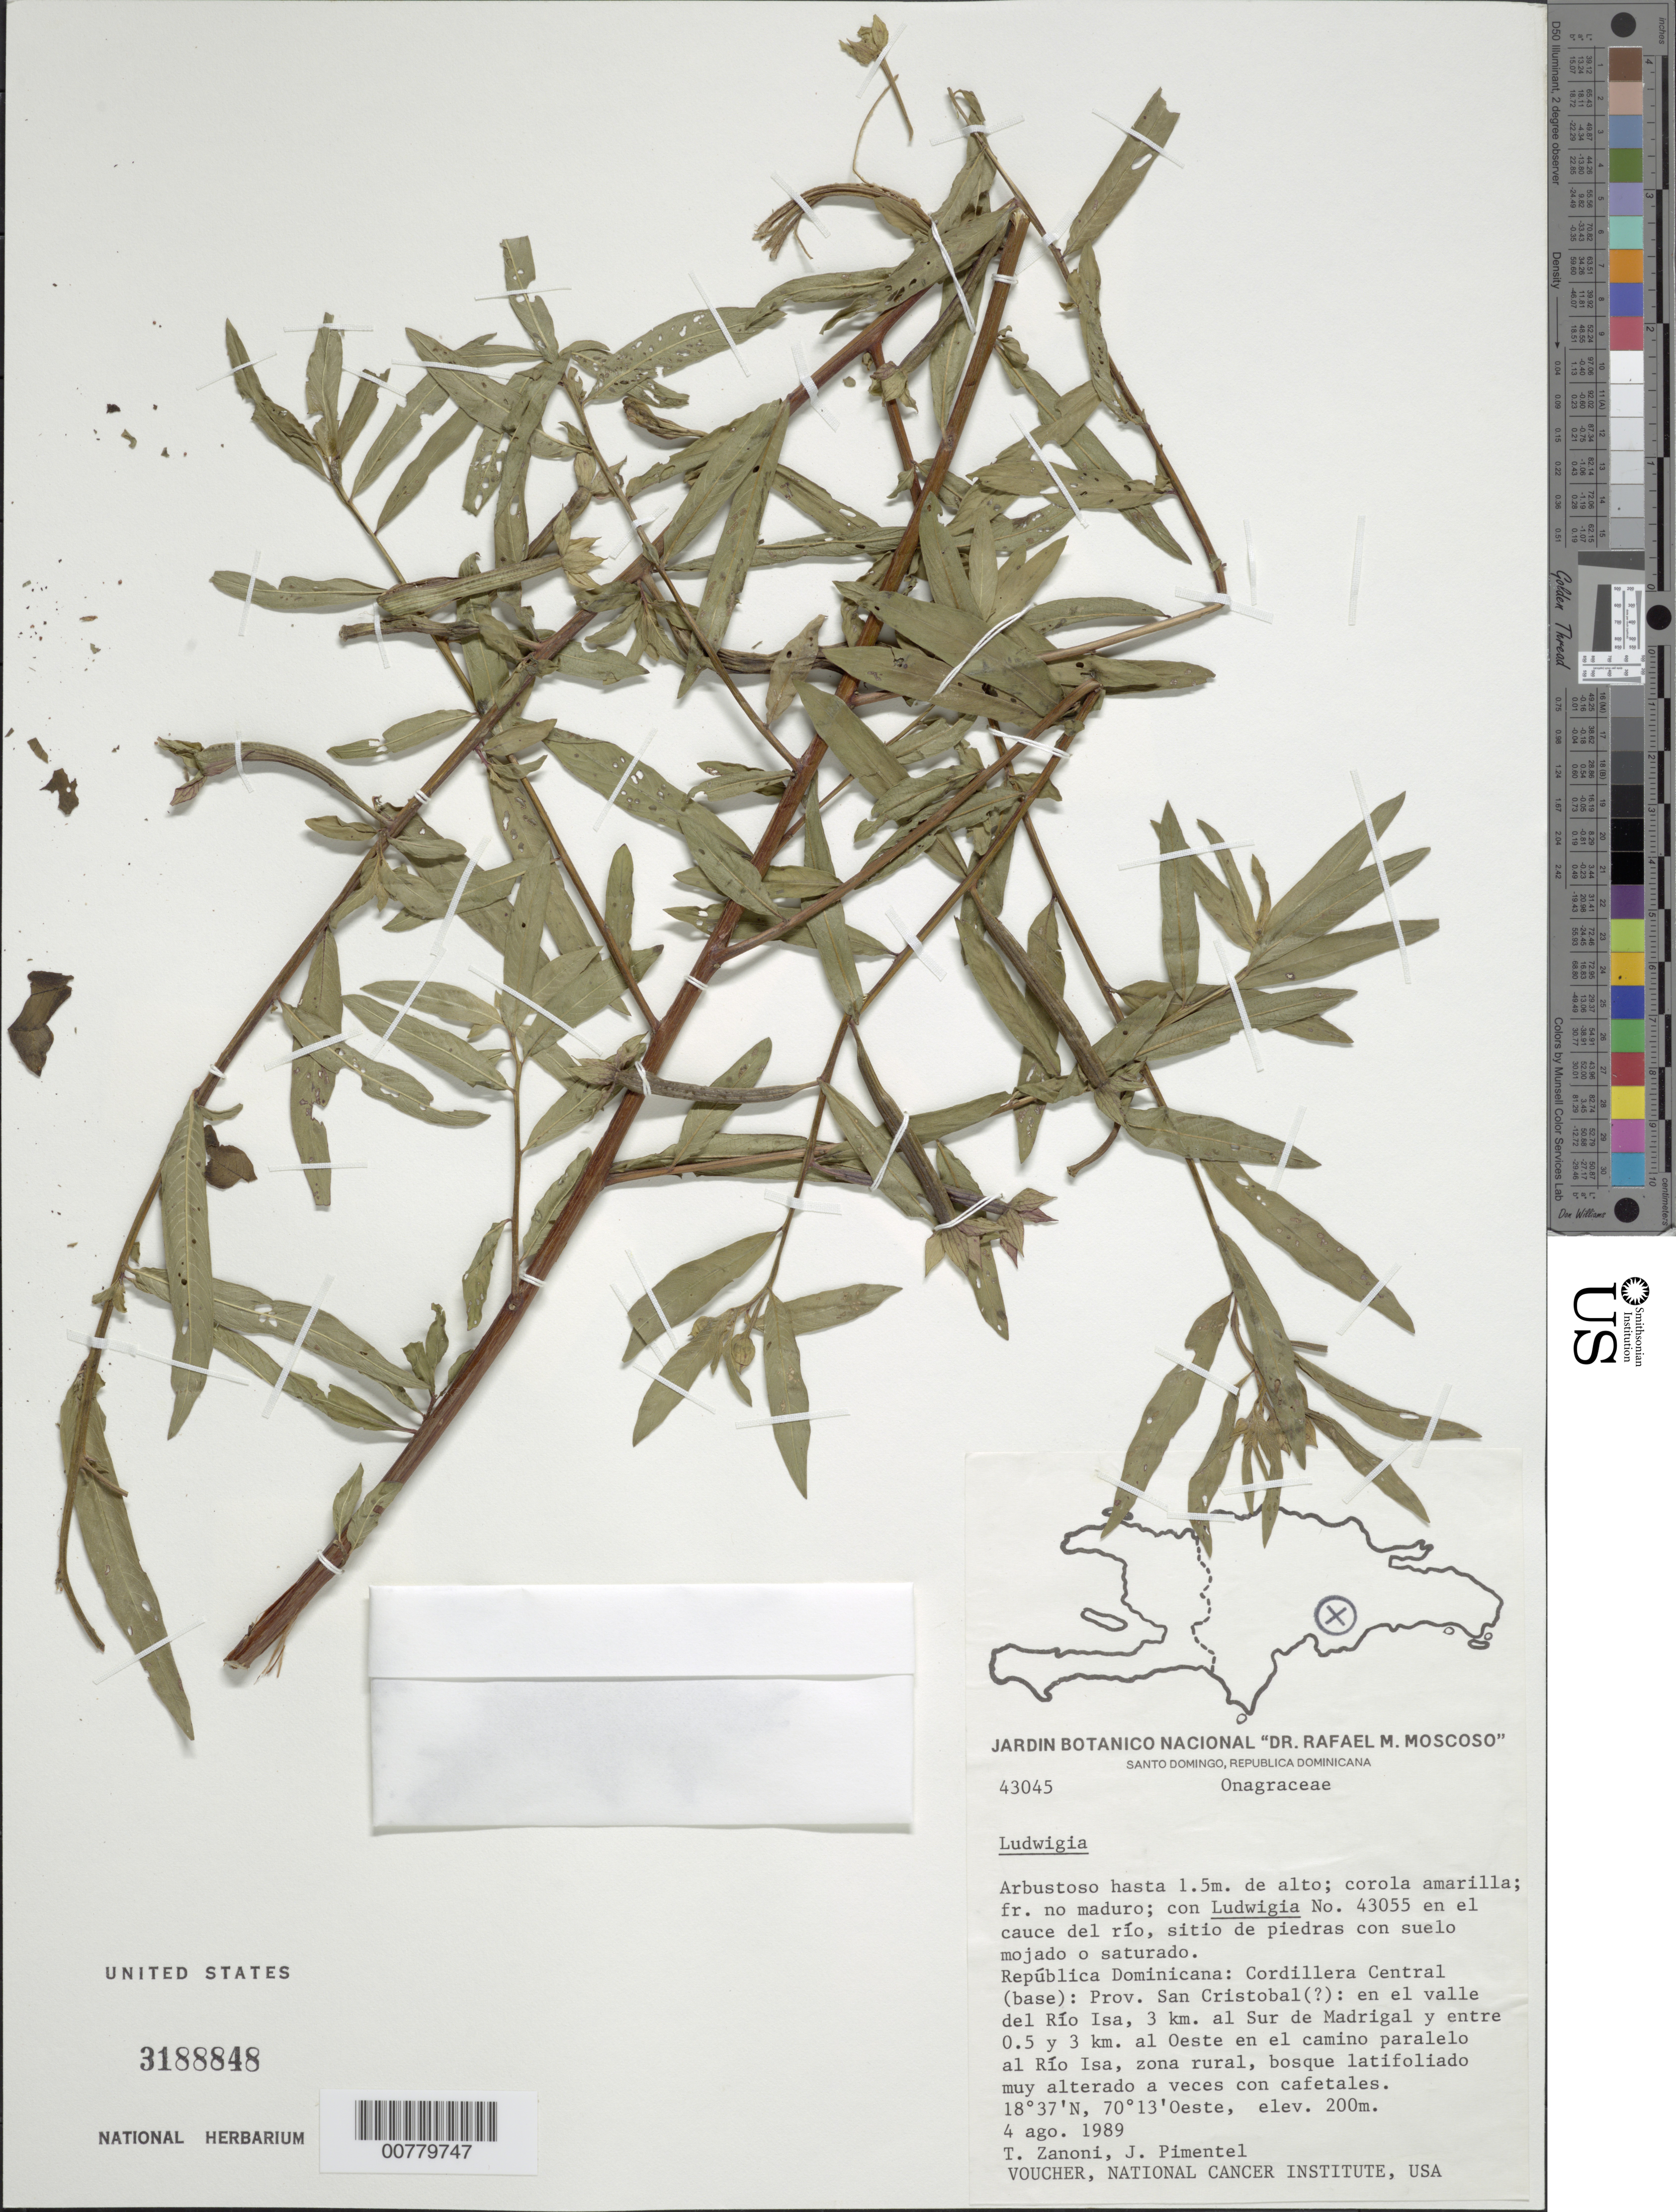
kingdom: Plantae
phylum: Tracheophyta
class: Magnoliopsida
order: Myrtales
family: Onagraceae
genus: Ludwigia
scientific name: Ludwigia sp.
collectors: T. A. Zanoni & J. Pimentel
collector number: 43045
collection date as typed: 04 Aug 1989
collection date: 1989-08-04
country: Dominican Republic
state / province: San Cristobal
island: Hispaniola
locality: Cordillera Central (base), in Río Isa Valley, 3 km W of parallel road to Río Isa.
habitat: Rural zone, broadleaf forest, very disturbed, sometimes with coffee plantations.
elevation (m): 200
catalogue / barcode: US 3188848